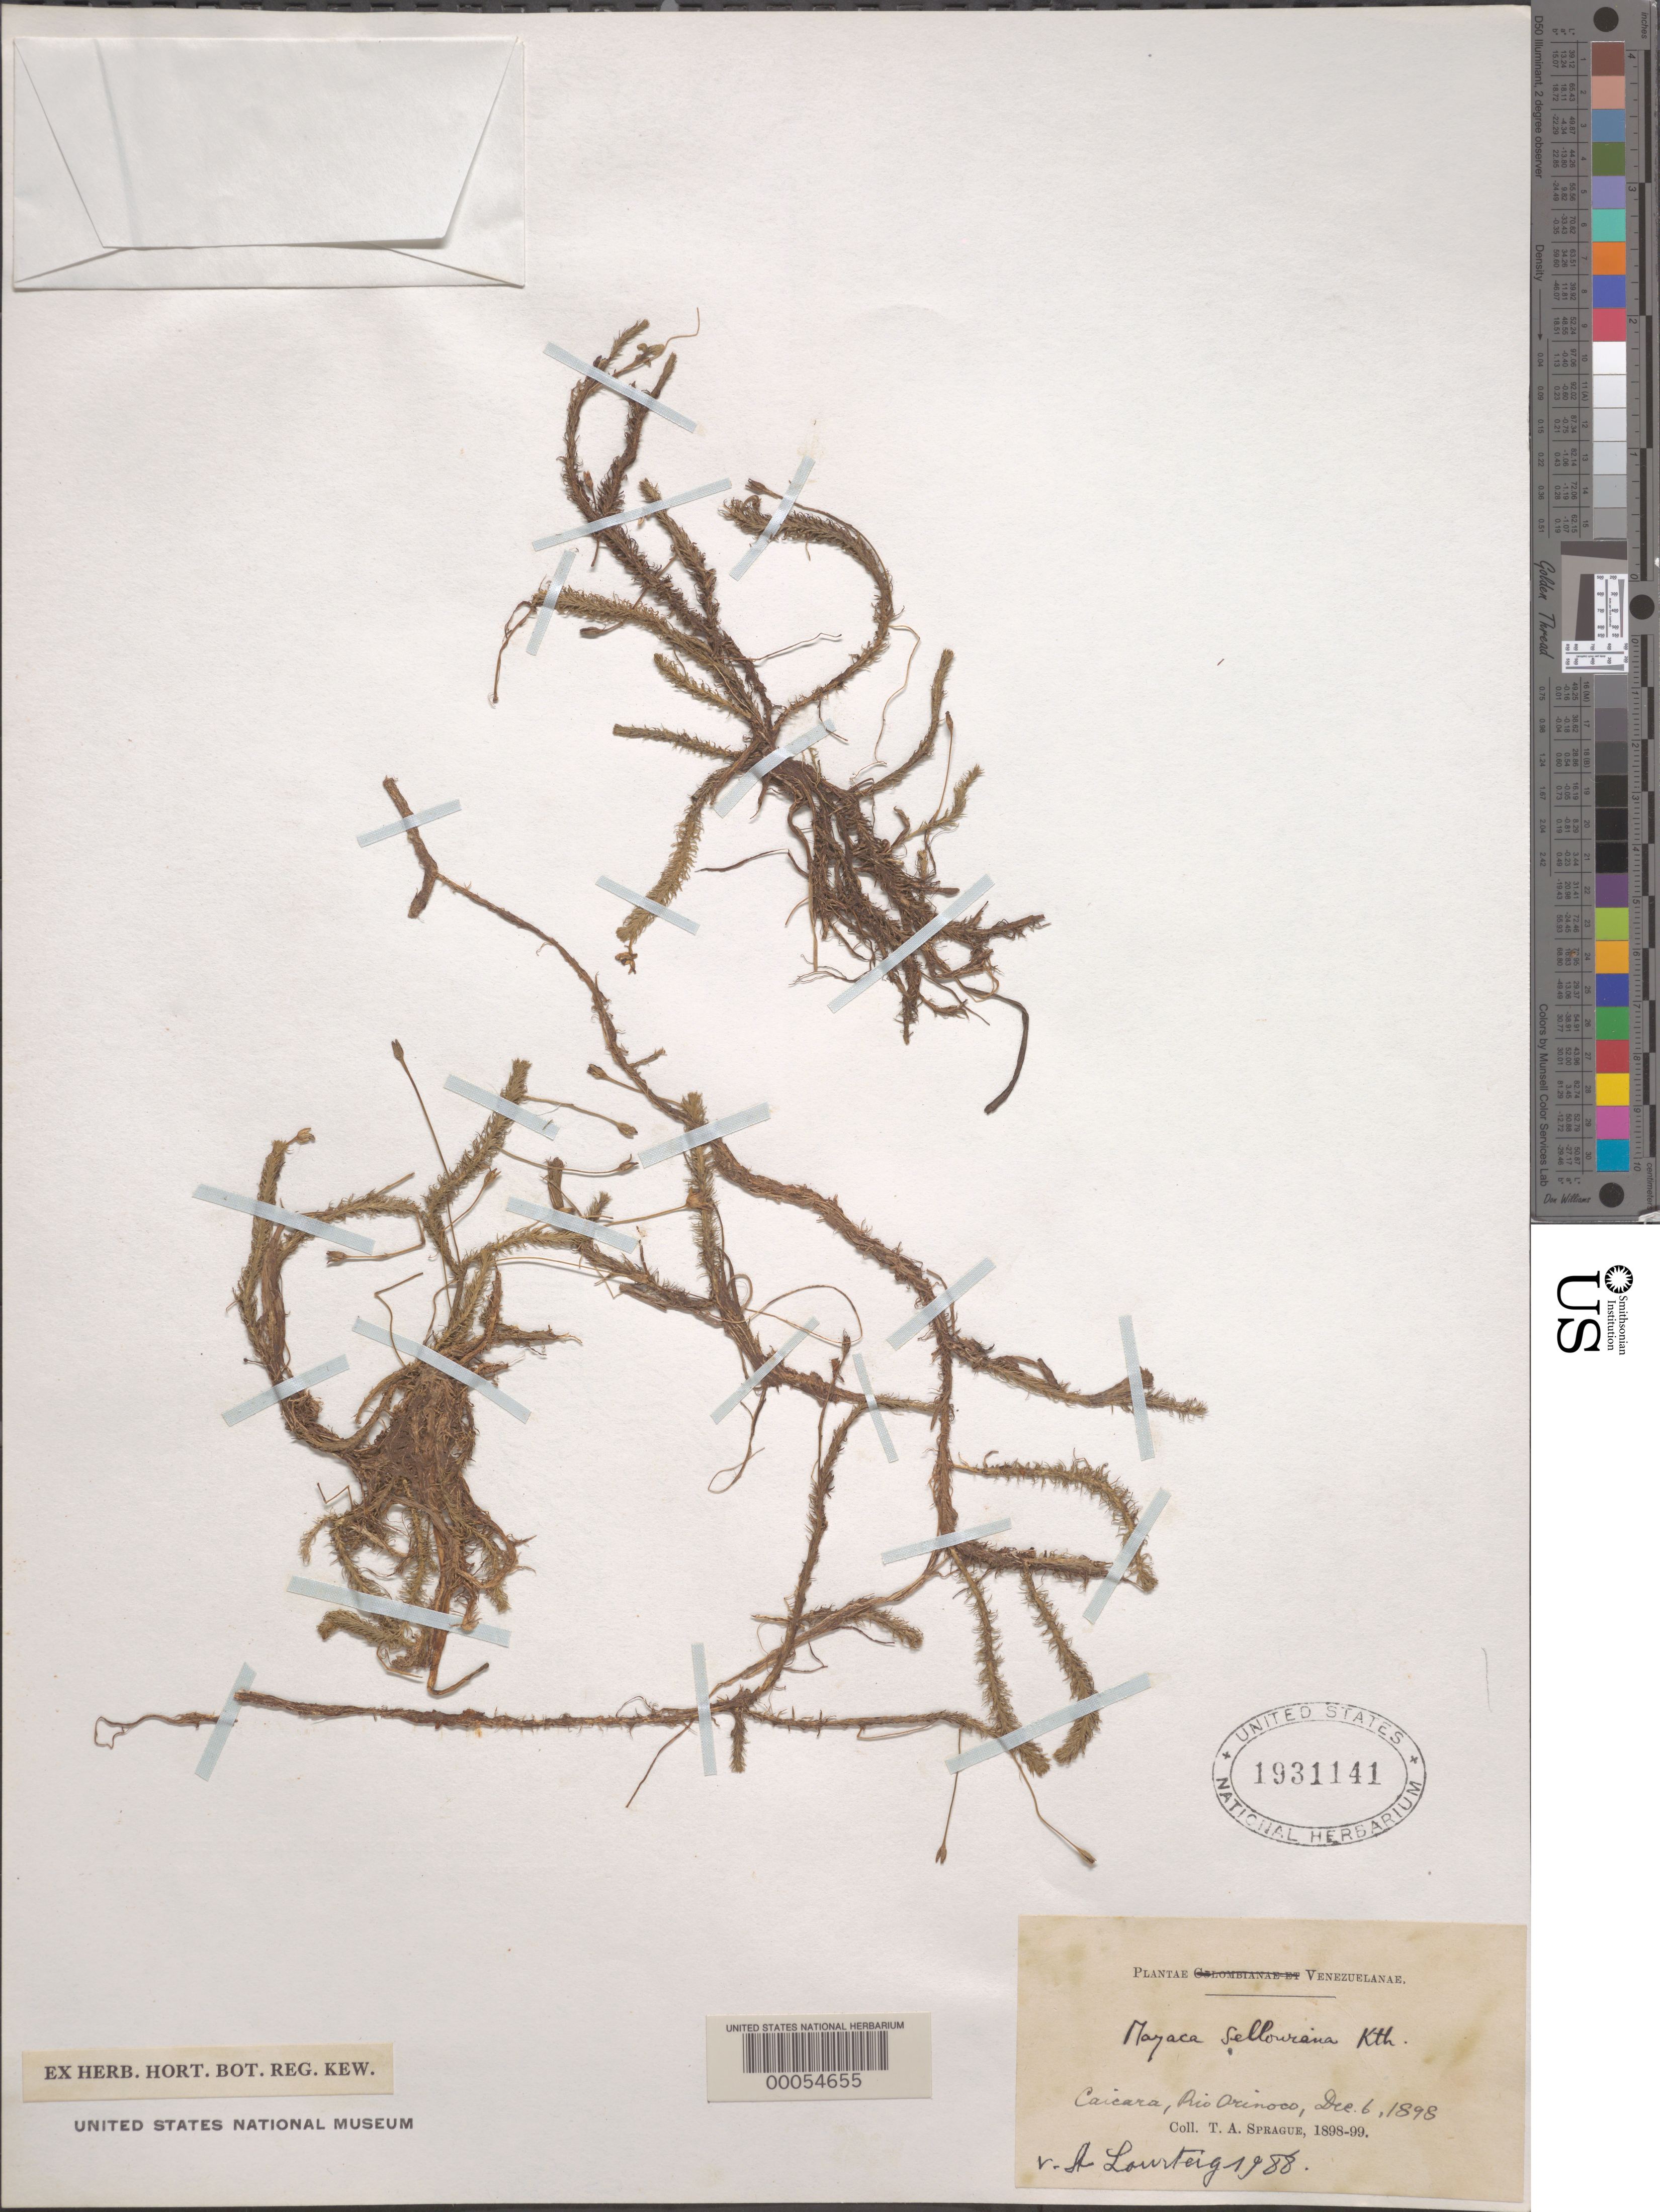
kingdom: Plantae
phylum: Tracheophyta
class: Liliopsida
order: Poales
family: Mayacaceae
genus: Mayaca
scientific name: Mayaca sellowiana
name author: Kunth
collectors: T. A. Sprague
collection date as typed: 06 Dec 1898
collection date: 1898-12-06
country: Venezuela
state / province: Mérida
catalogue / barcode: US 1931141